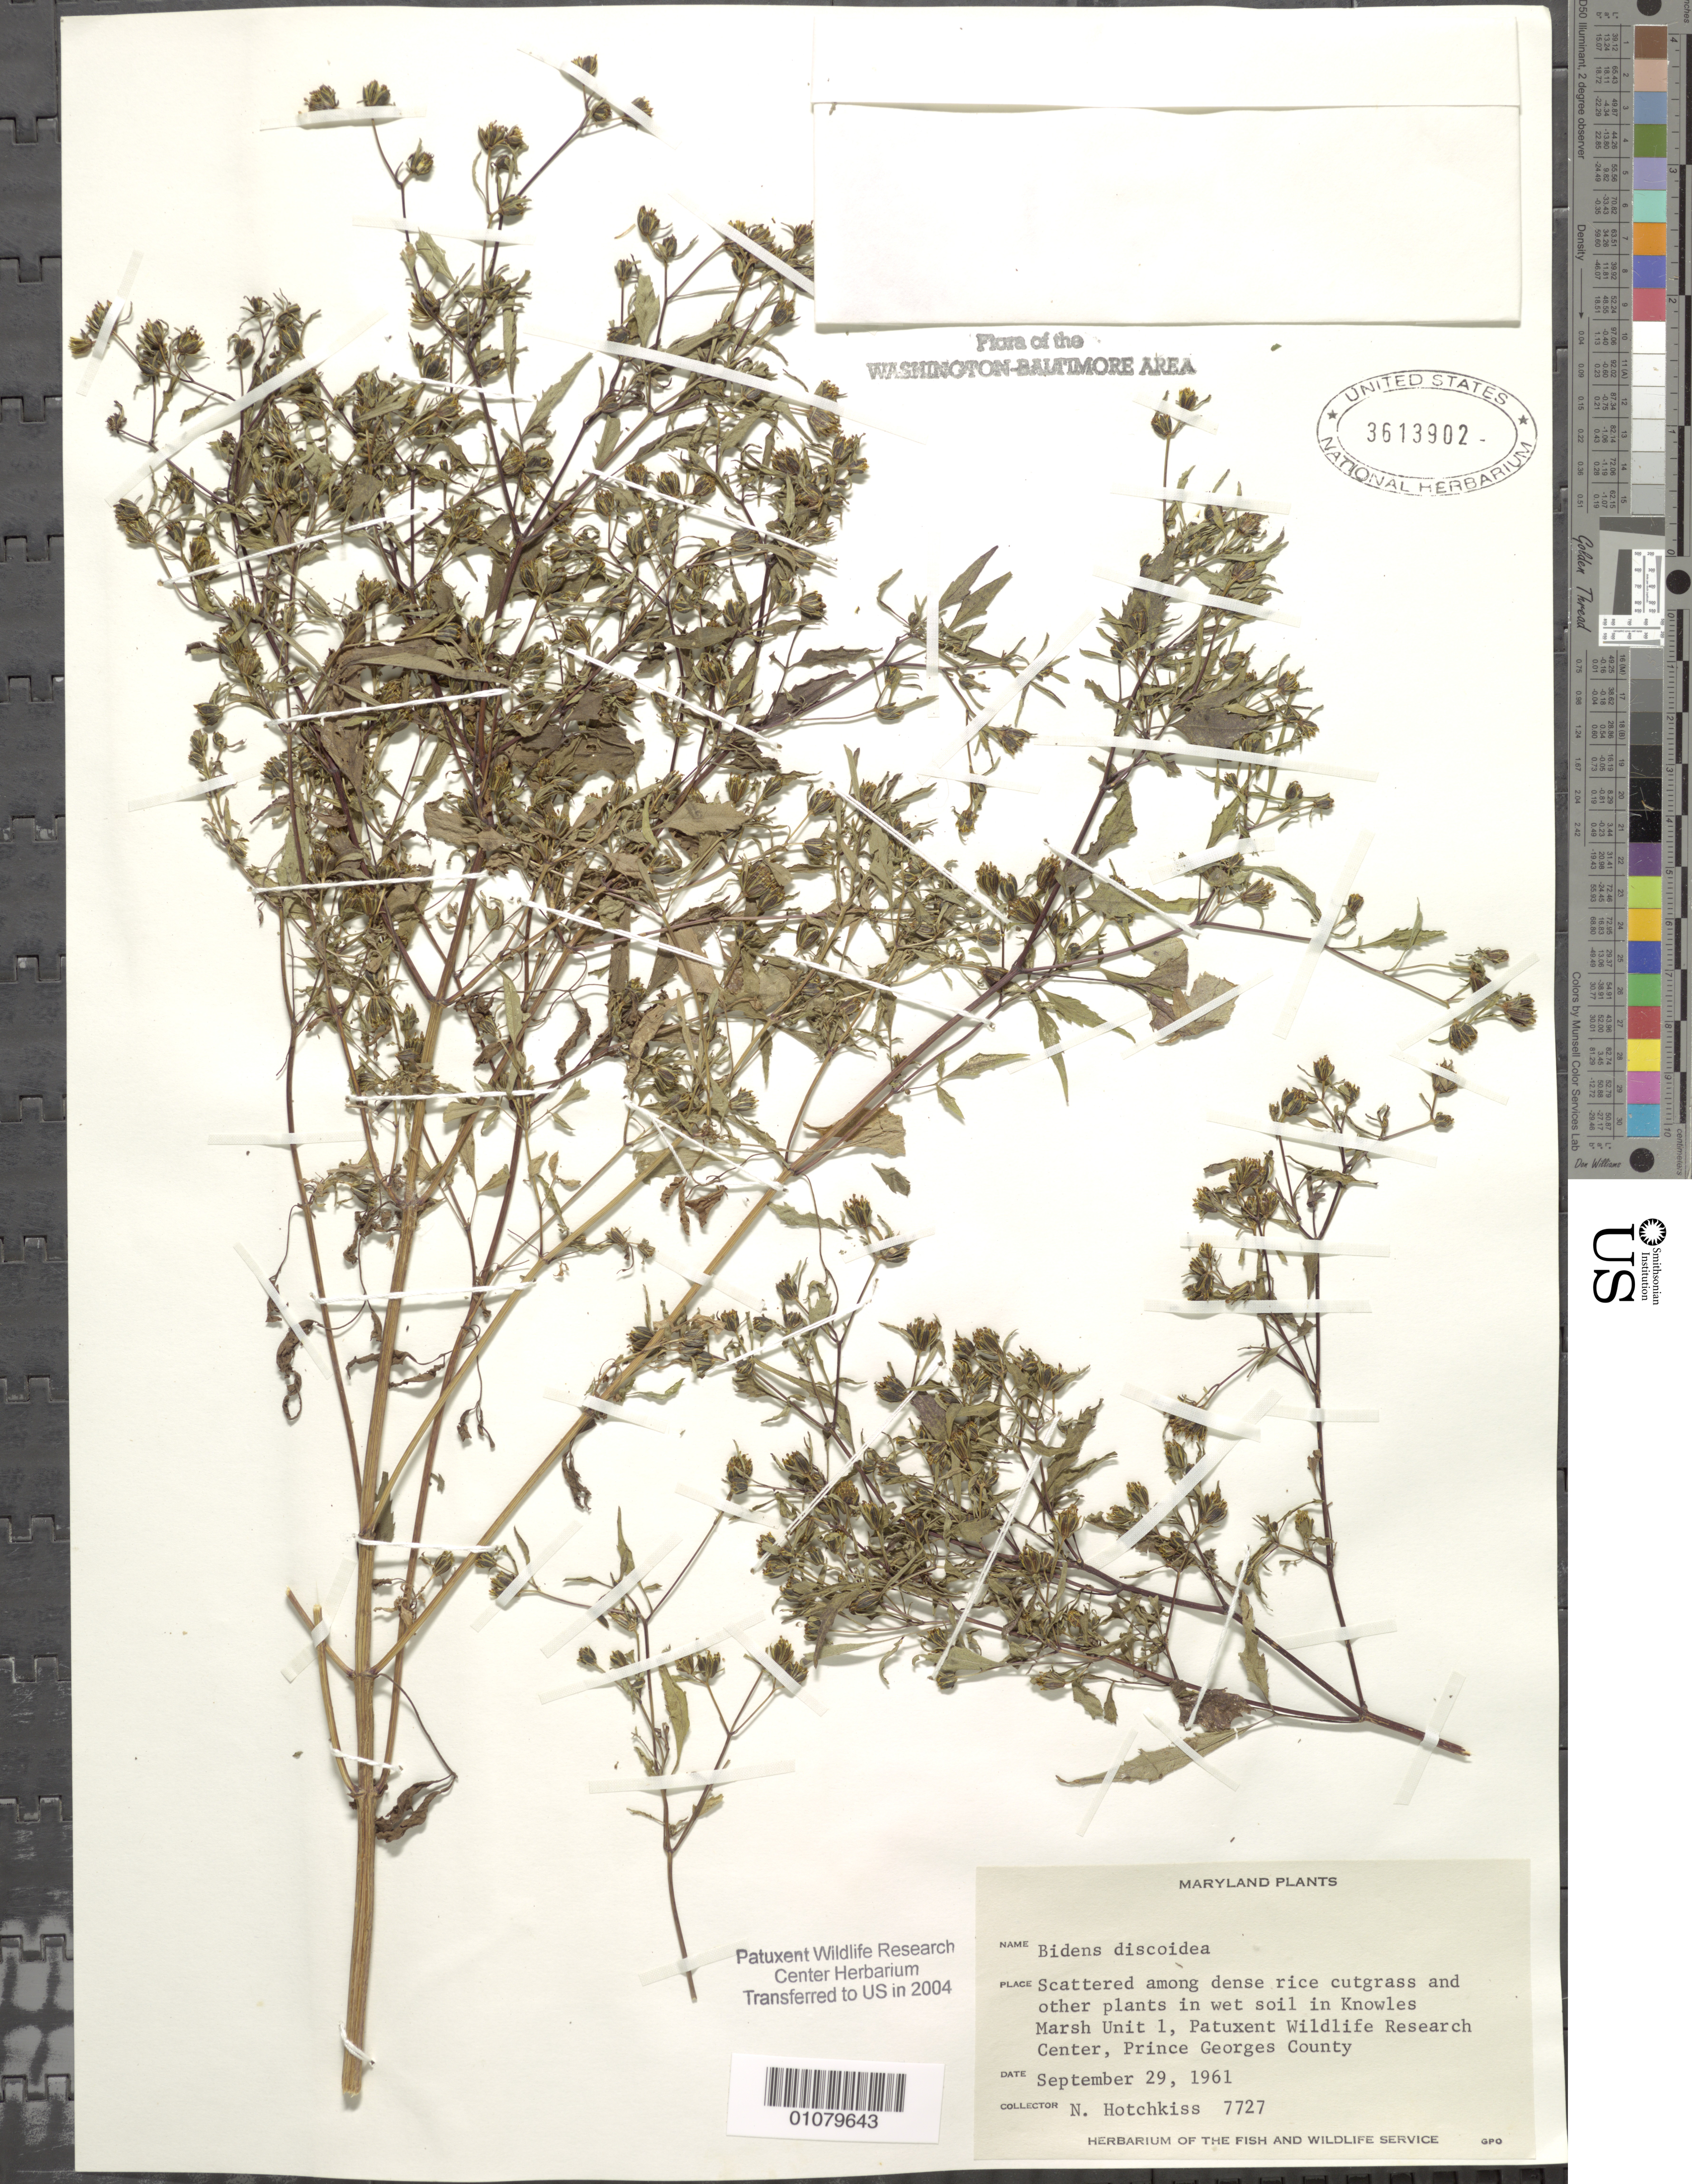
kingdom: Plantae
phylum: Tracheophyta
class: Magnoliopsida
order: Asterales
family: Asteraceae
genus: Bidens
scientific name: Bidens discoidea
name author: (Torr. & A. Gray) Britton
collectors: N. Hotchkiss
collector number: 7727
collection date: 1961-09-29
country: United States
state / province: Maryland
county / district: Prince George's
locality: Patuxent Wildlife Refuge. Knowles Marsh Unit 1.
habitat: Scattered among dense rice cutgrass.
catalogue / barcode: US 3613902